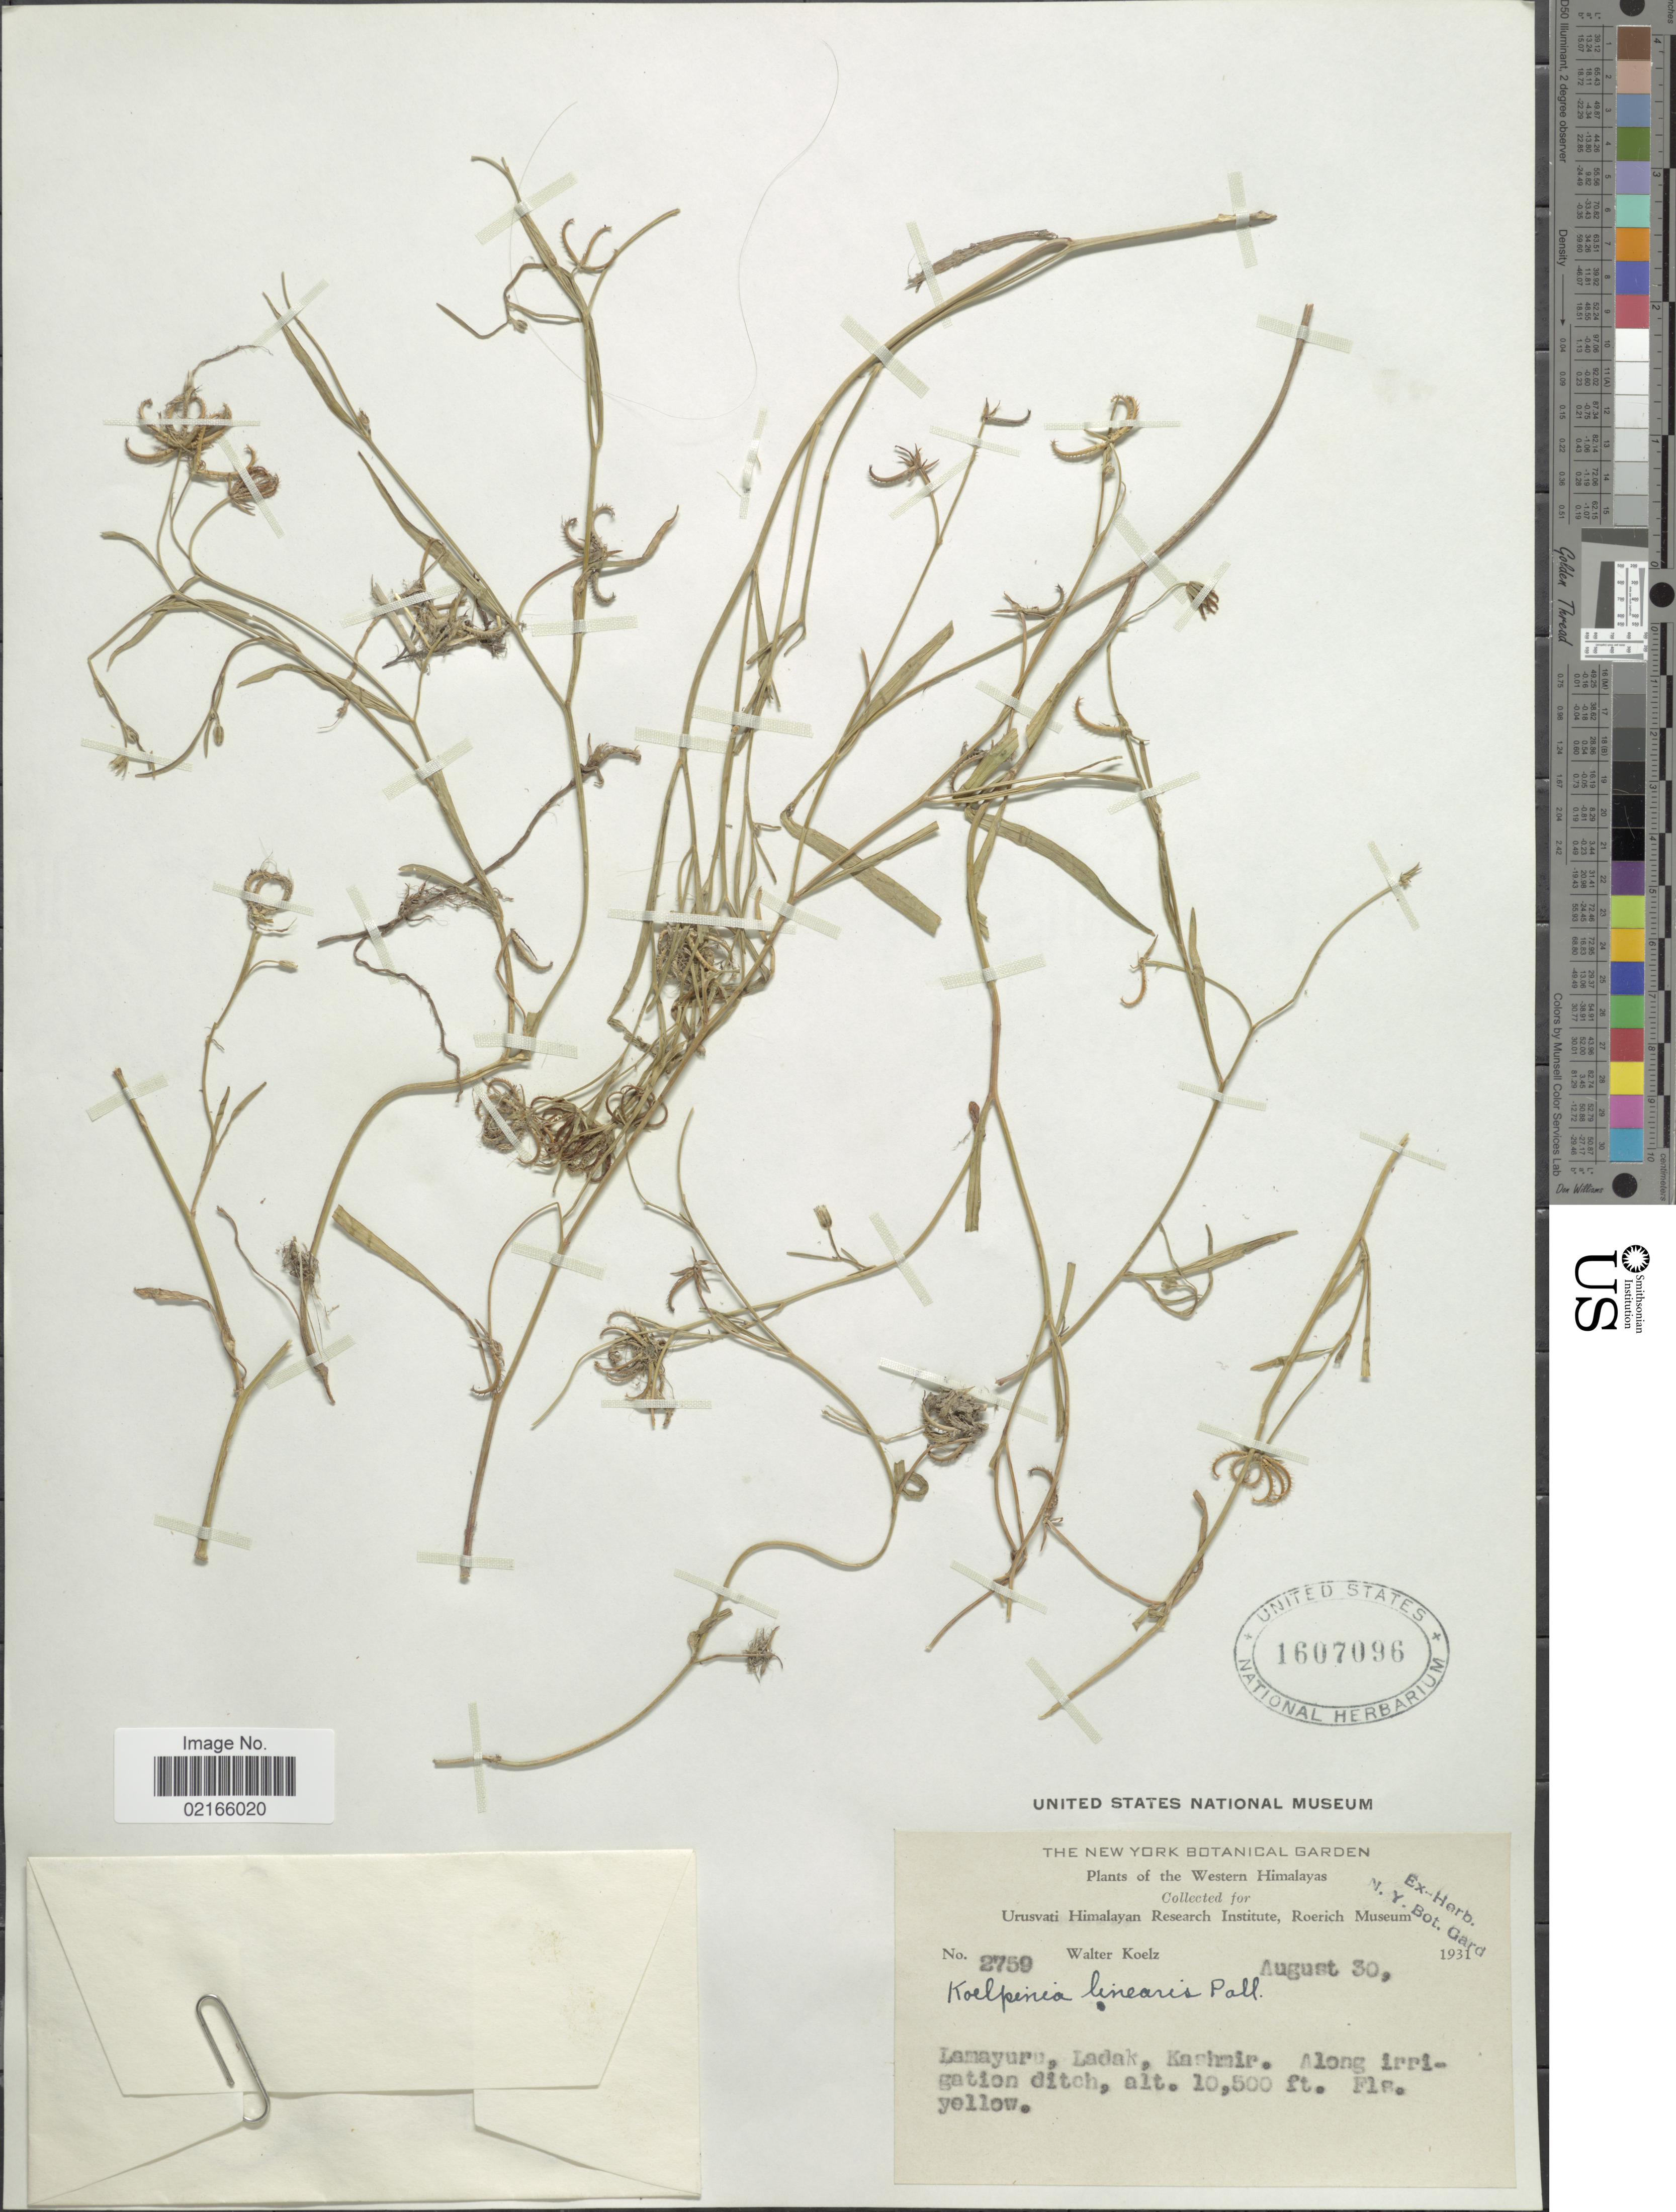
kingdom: Plantae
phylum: Tracheophyta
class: Magnoliopsida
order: Asterales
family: Asteraceae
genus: Koelpinia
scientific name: Koelpinia linearis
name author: Pall.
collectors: W. N. Koelz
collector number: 2759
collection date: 1931-08-30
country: India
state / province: Ladakh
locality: Western Himalayas, Lamayuru, Ladak, Kashmir, along irrigation ditch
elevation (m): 3200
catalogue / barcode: US 1607096